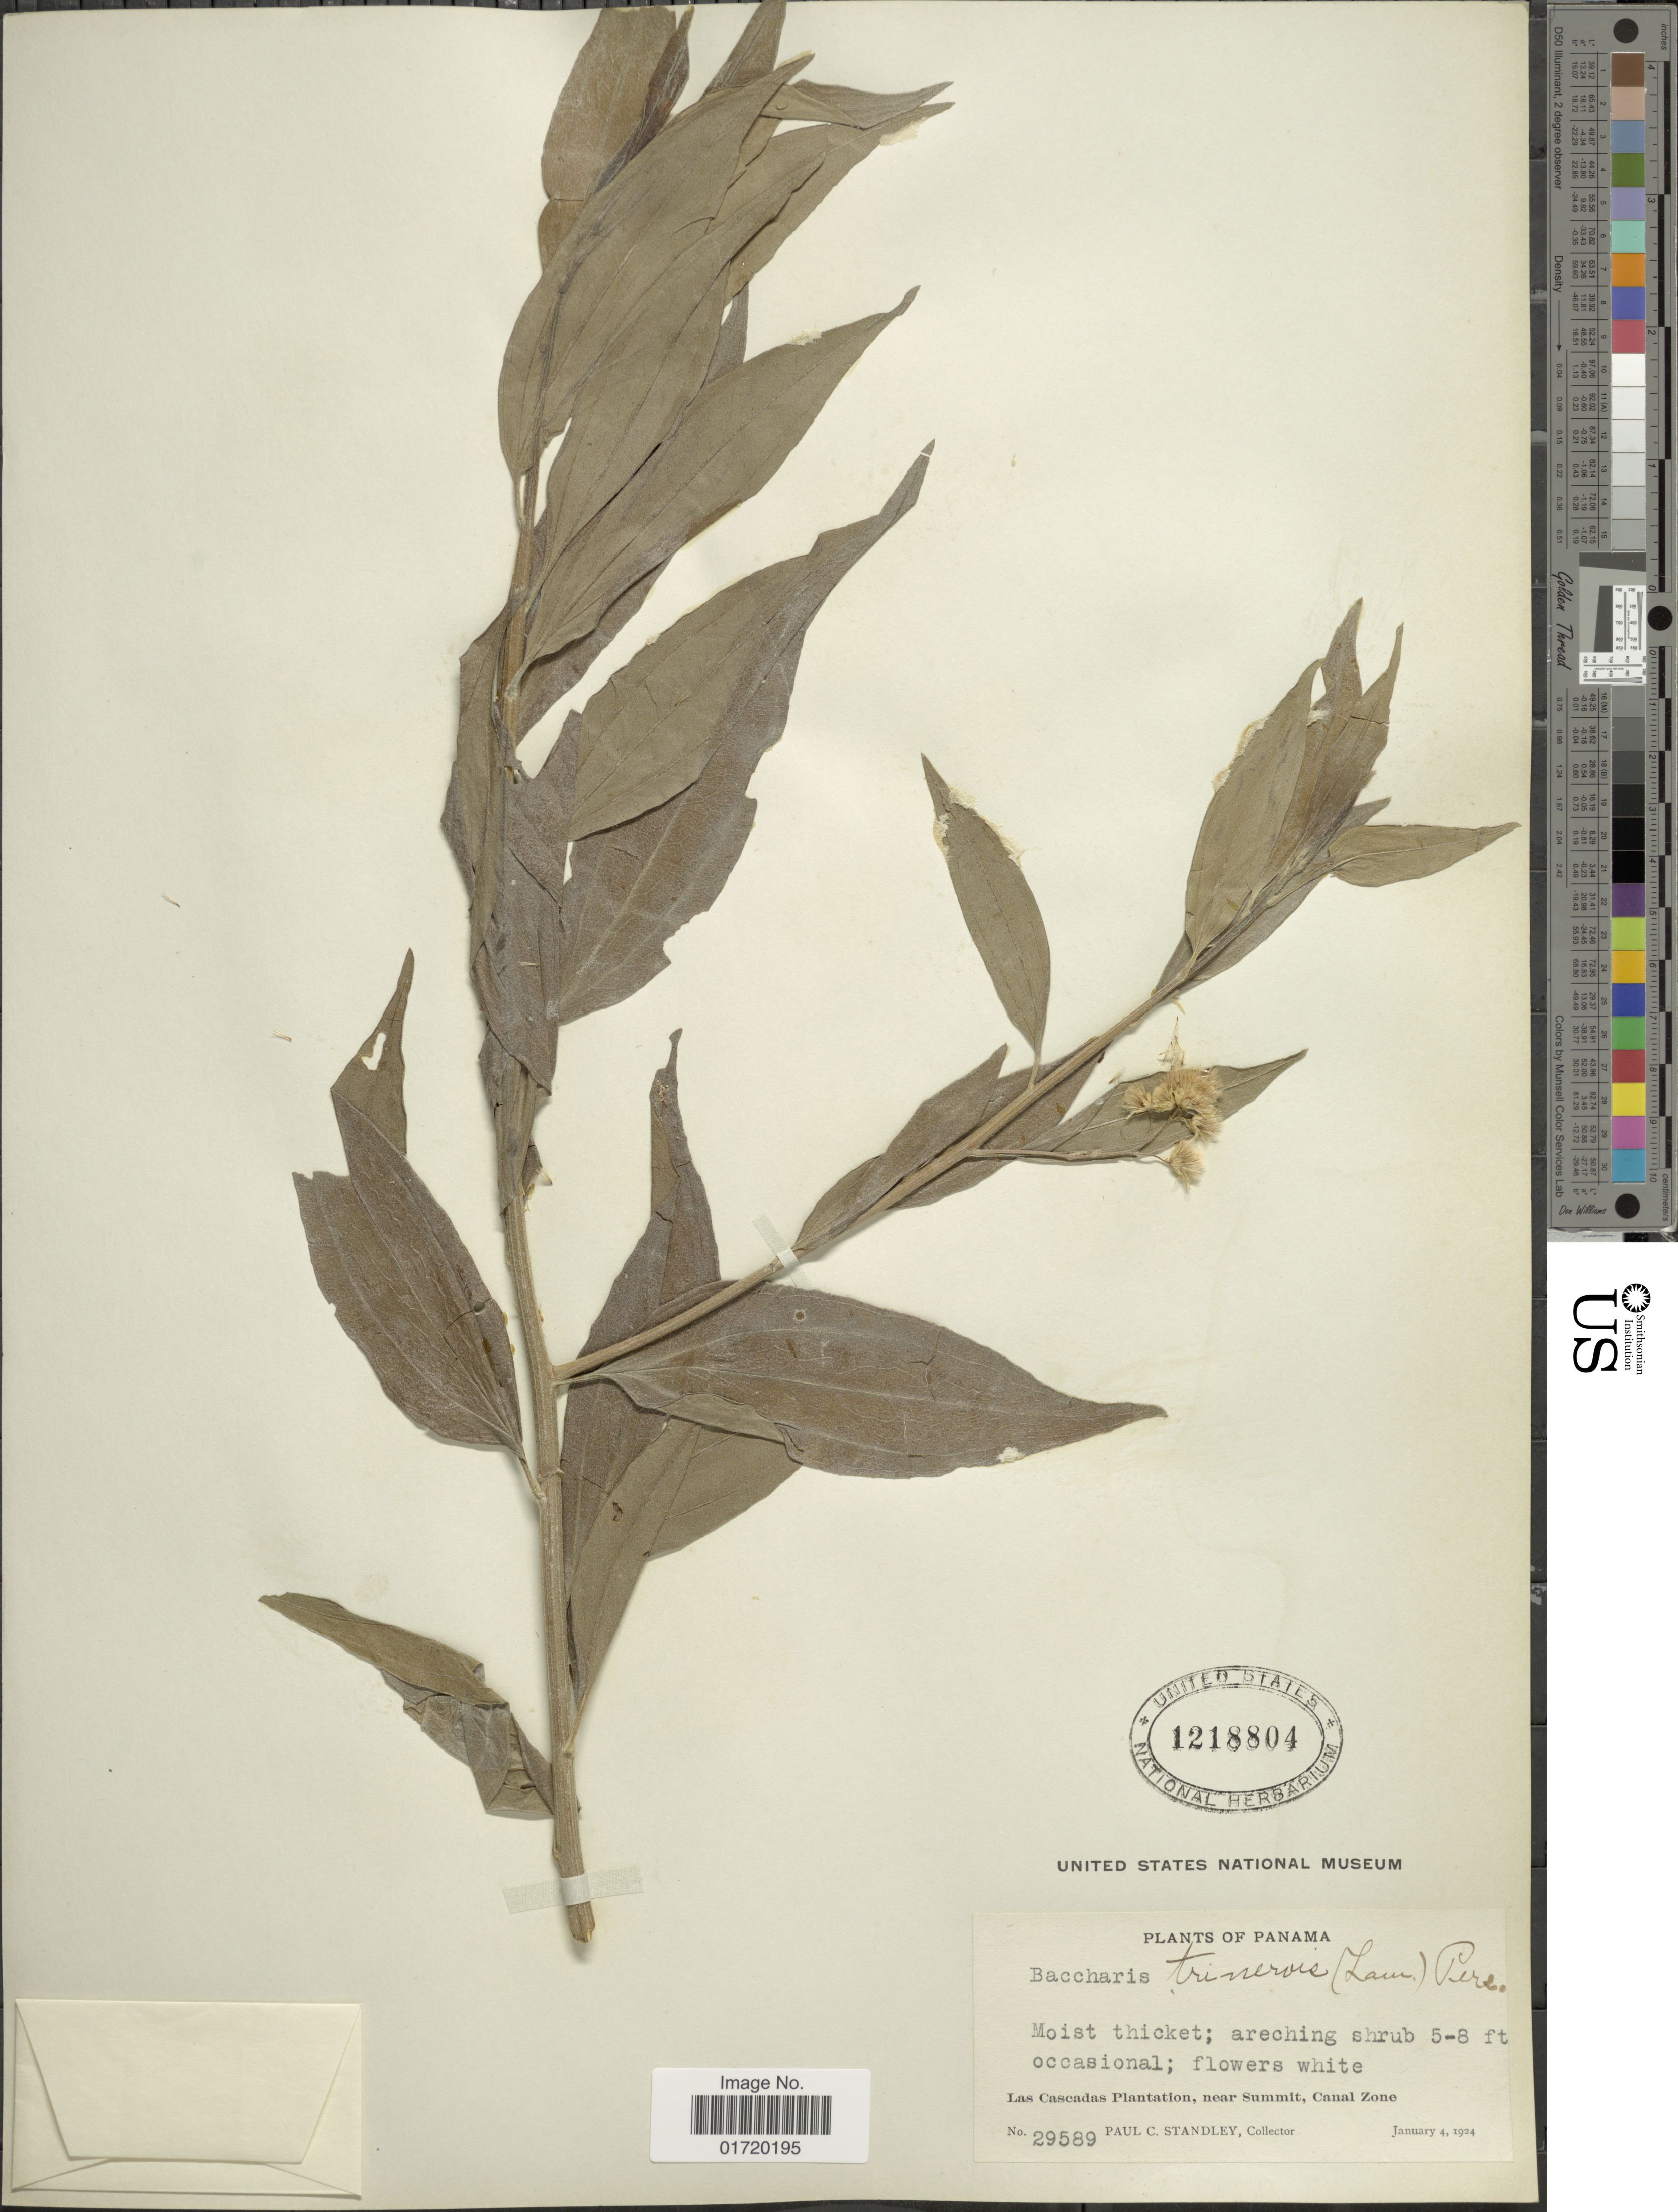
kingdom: Plantae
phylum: Tracheophyta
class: Magnoliopsida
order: Asterales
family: Asteraceae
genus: Baccharis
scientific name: Baccharis trinervis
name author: (Lam.) Pers.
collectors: P. C. Standley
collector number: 29589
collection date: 1924-01-04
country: Panama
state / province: Colón / Panamá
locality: Las Cascadas Plantation, near Summit, Canal Zone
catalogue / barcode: US 1218804